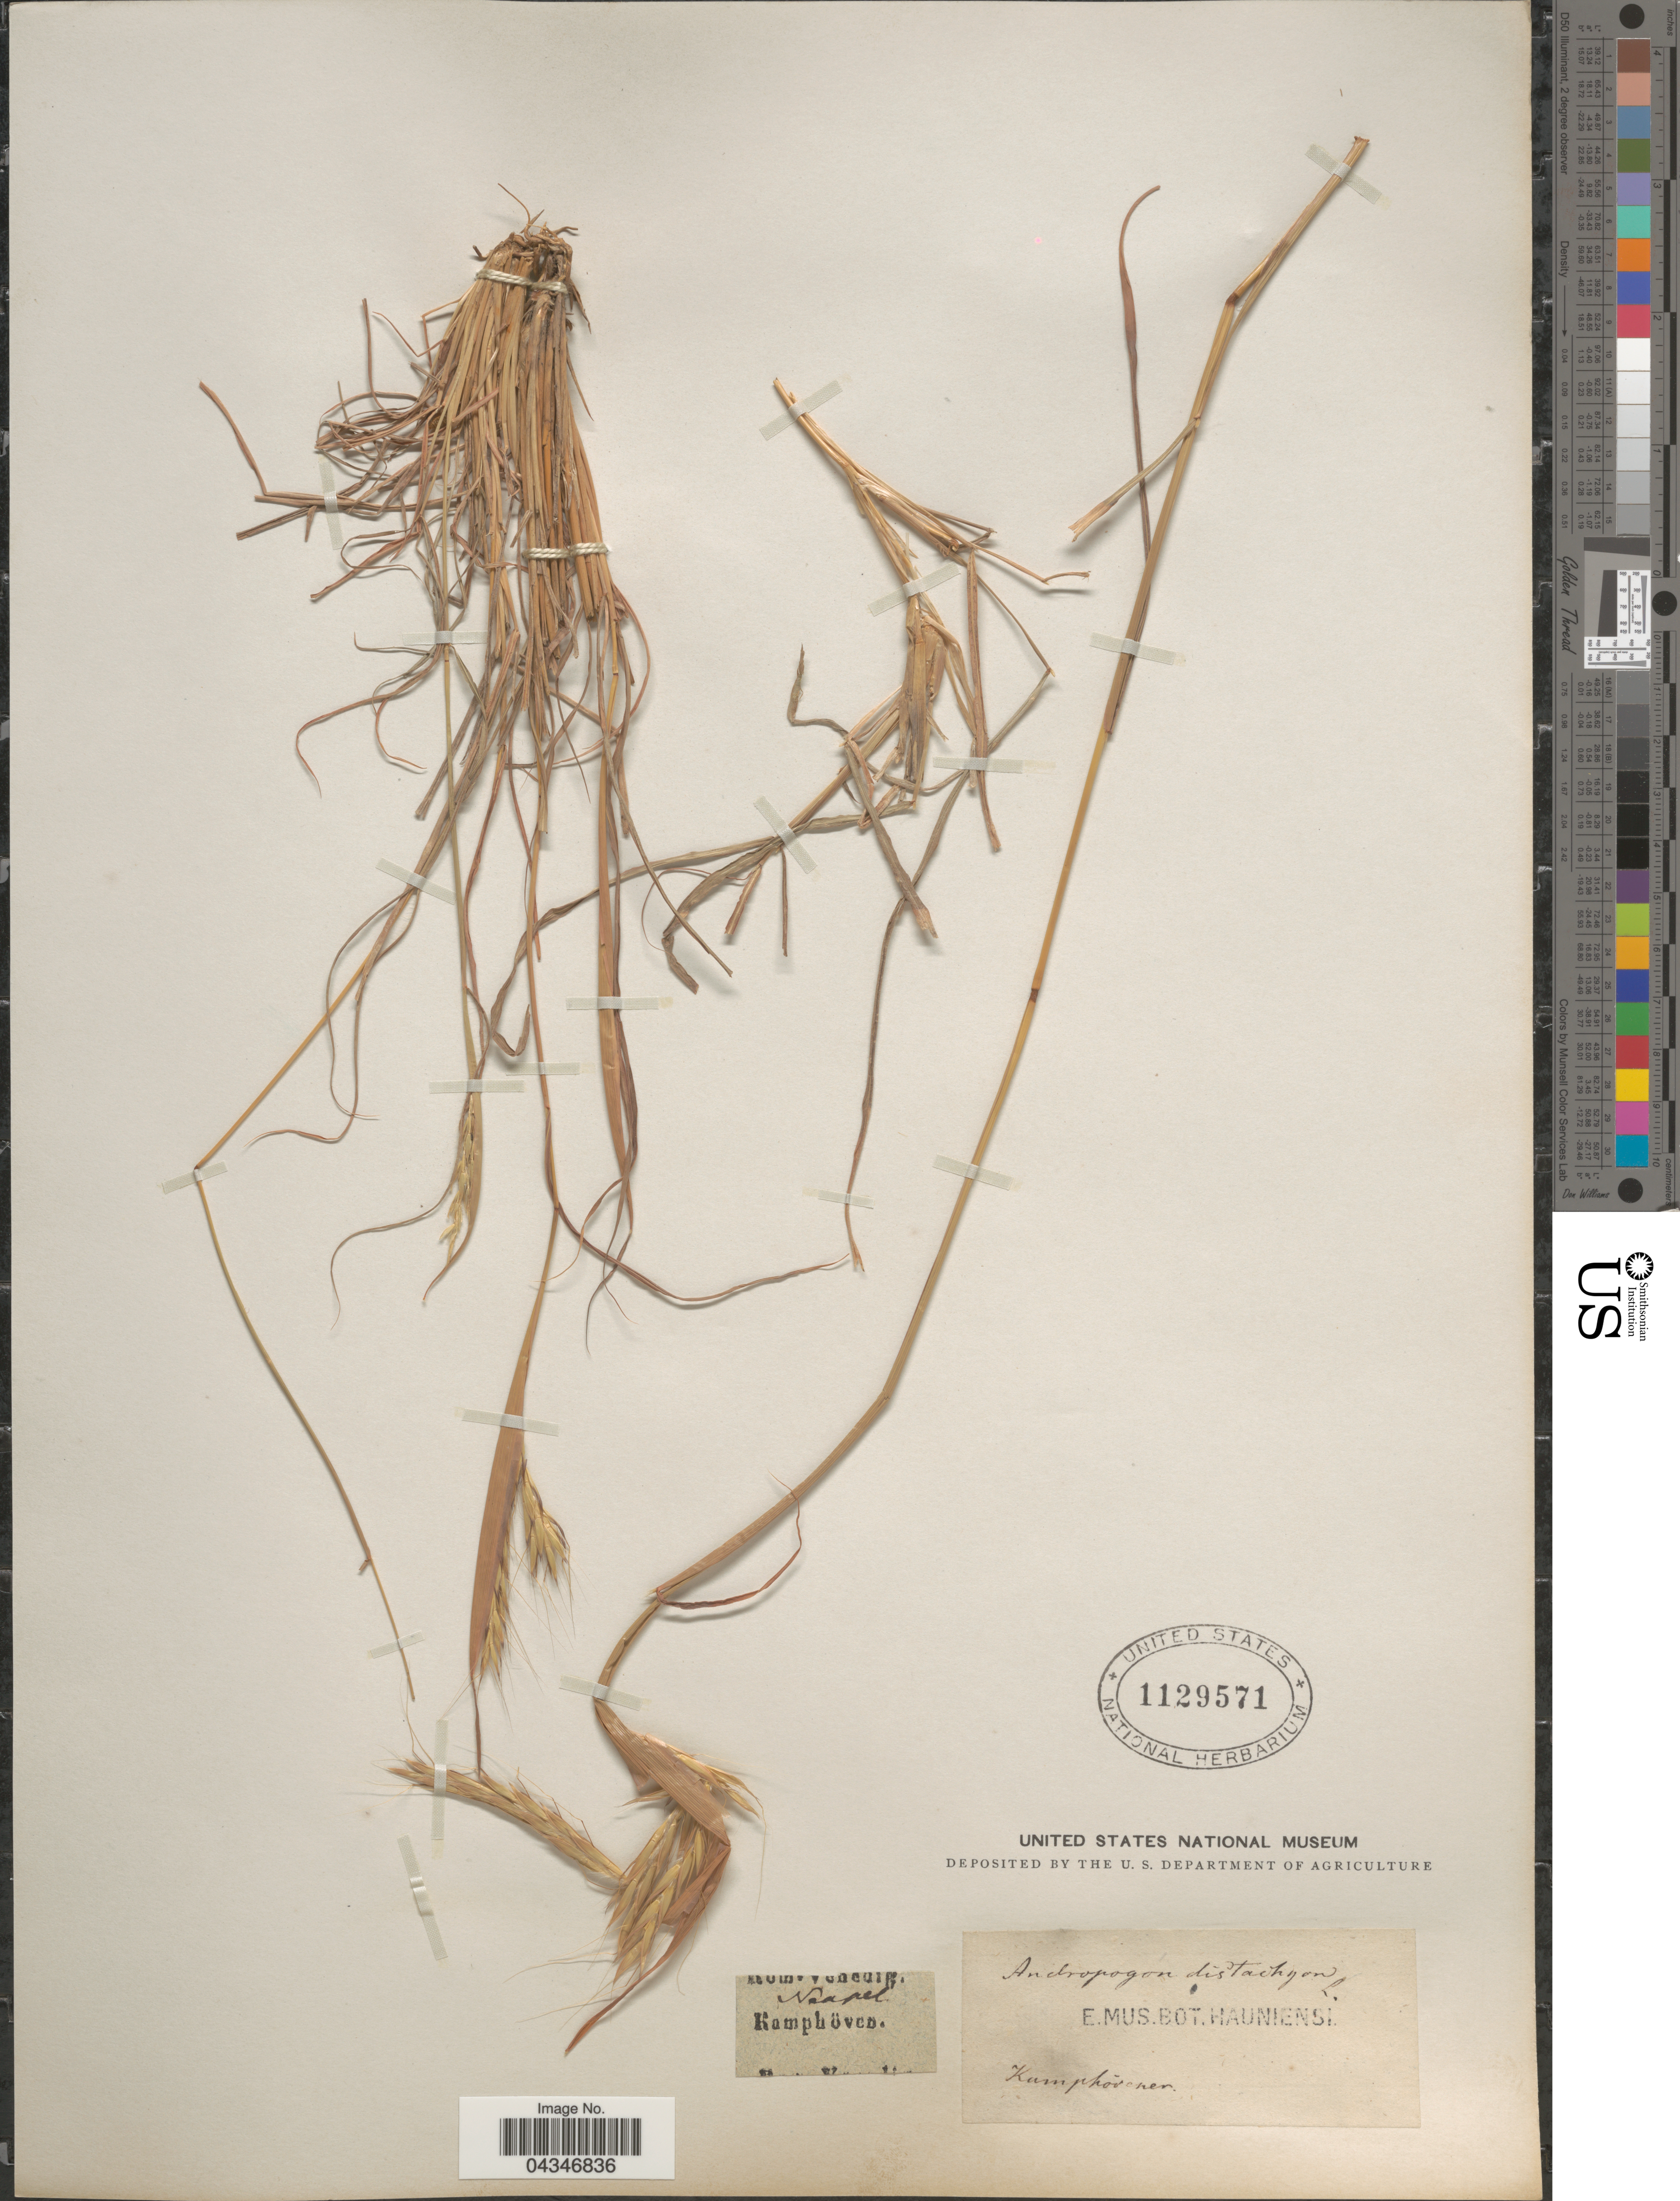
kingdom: Plantae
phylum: Tracheophyta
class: Liliopsida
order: Poales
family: Poaceae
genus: Andropogon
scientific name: Andropogon distachyos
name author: L.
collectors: Kamphöven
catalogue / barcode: US 1129571